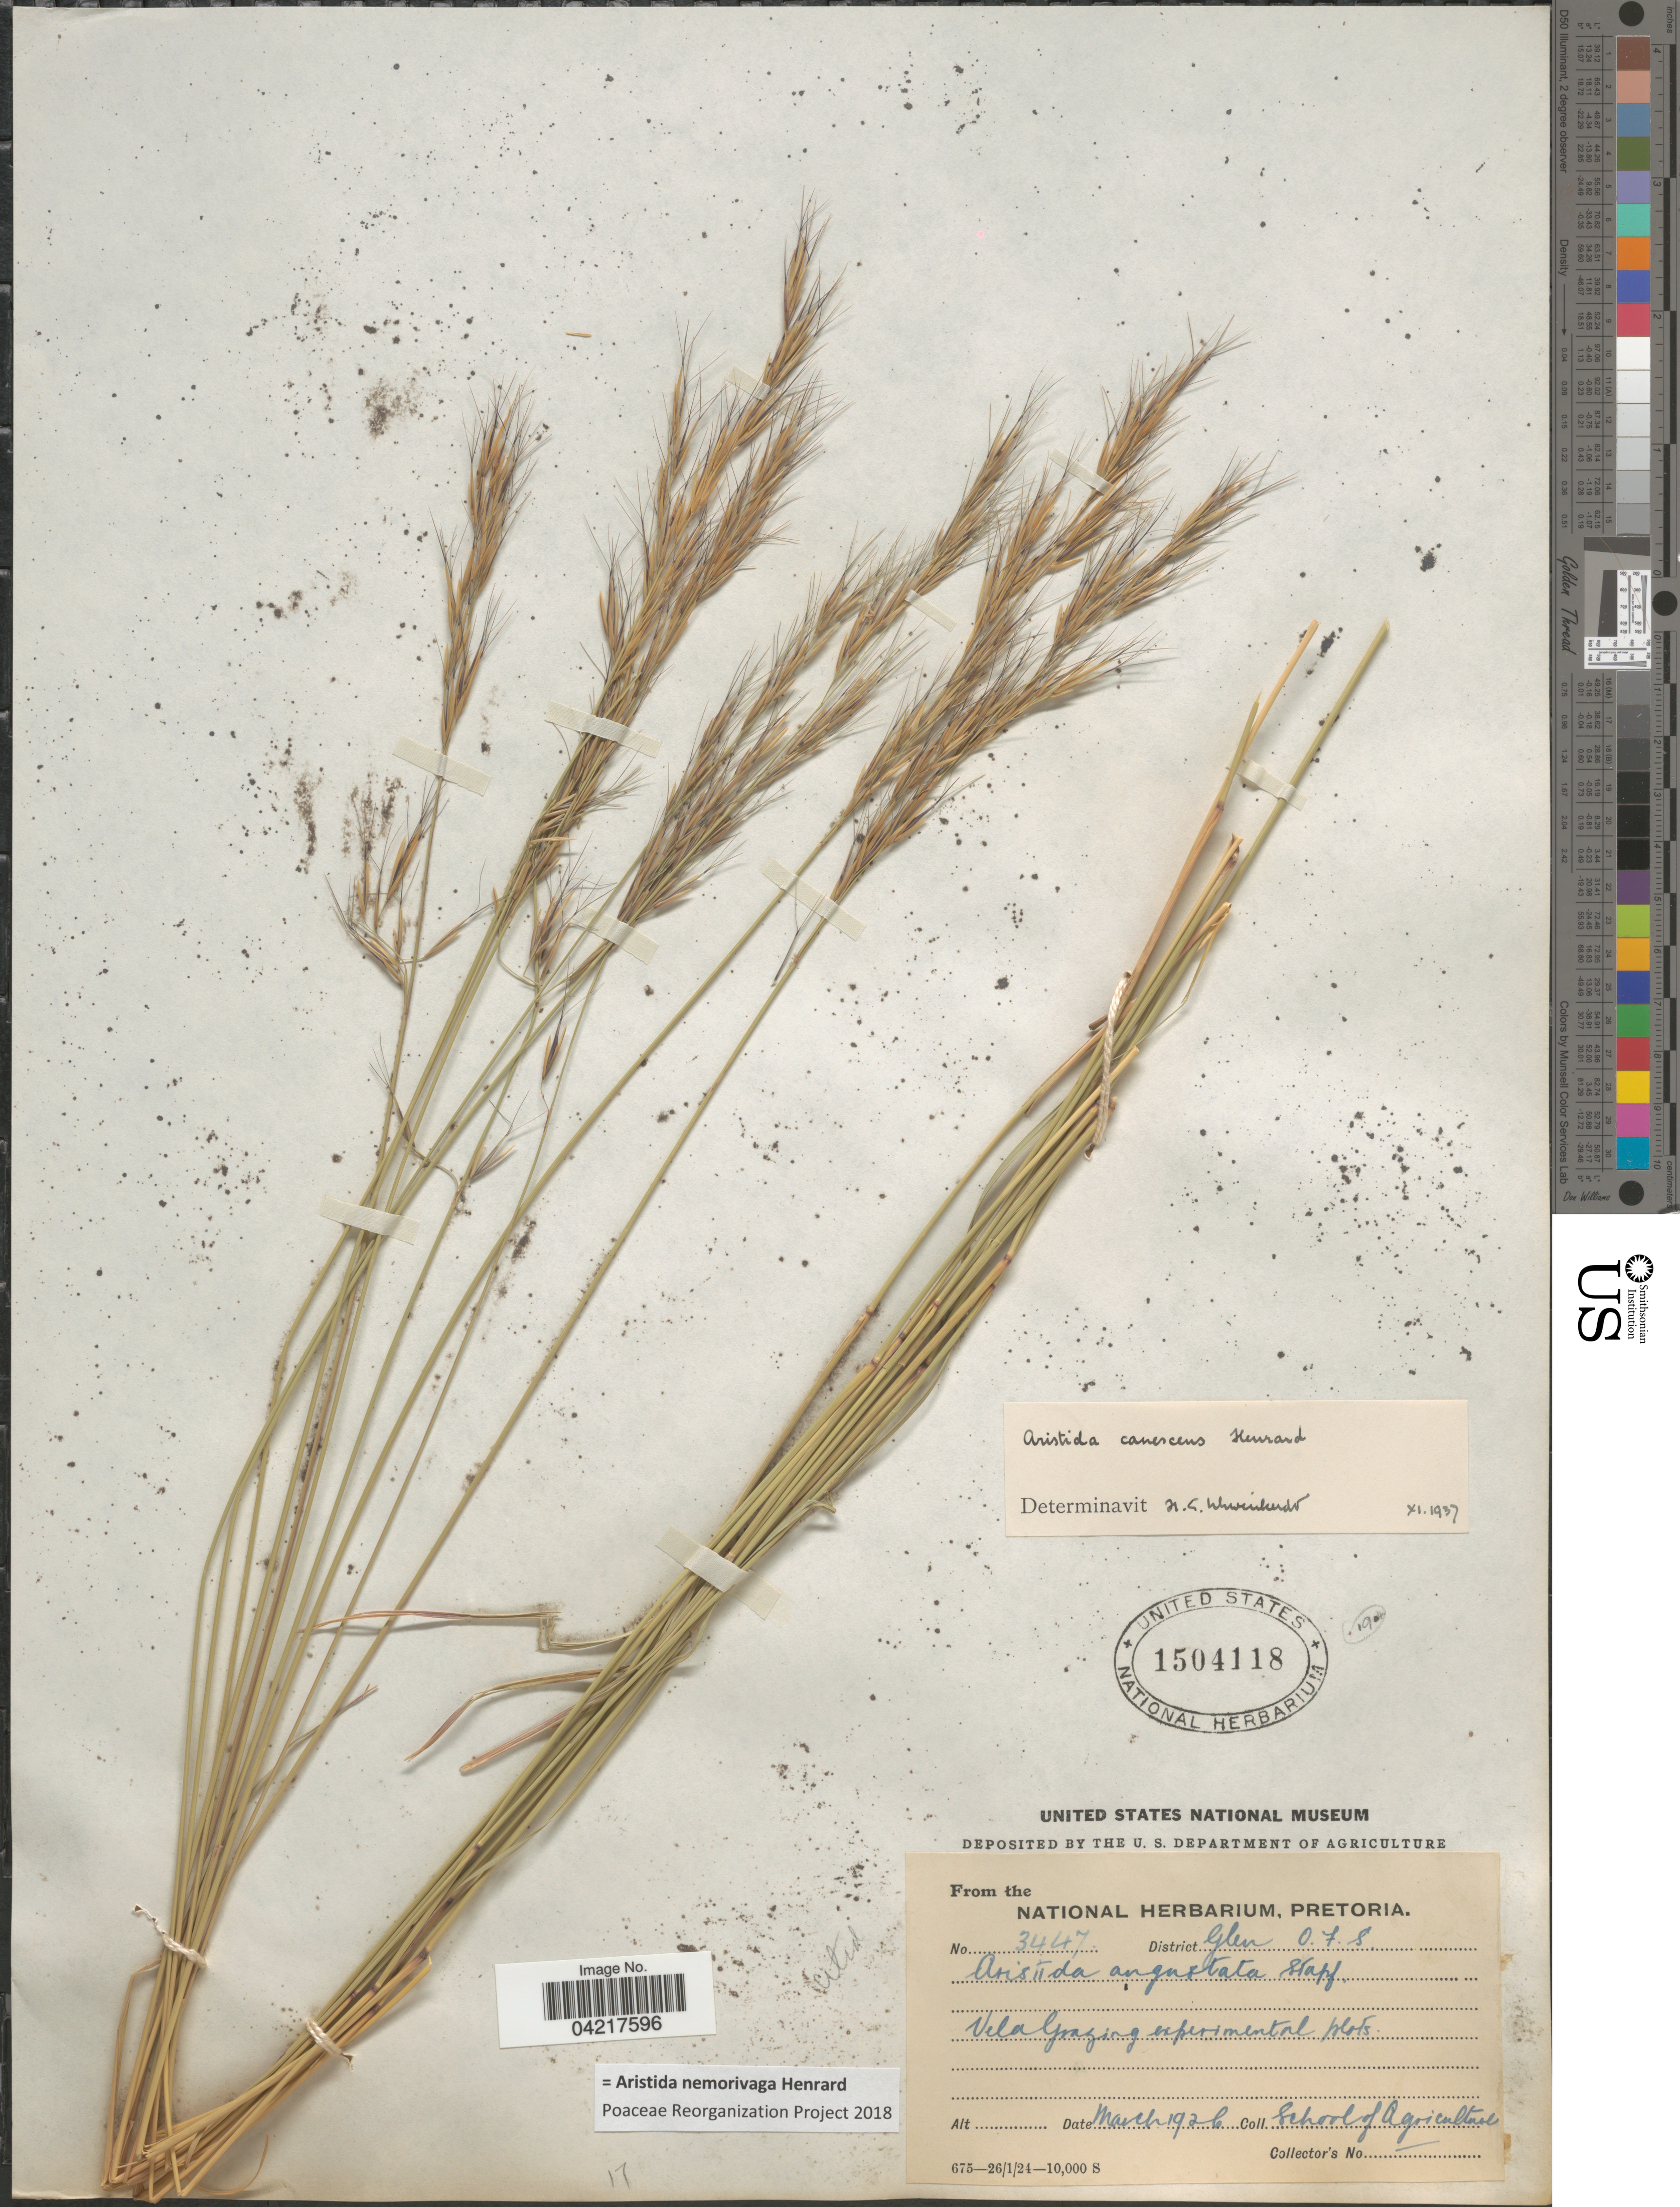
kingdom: Plantae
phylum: Tracheophyta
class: Liliopsida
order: Poales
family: Poaceae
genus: Aristida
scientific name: Aristida nemorivaga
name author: Henr.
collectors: School of Agriculture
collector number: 3447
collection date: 1926-03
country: South Africa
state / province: Free State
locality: District Glen O.F.S. Veld Grazing experimental plots.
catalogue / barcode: US 1504118